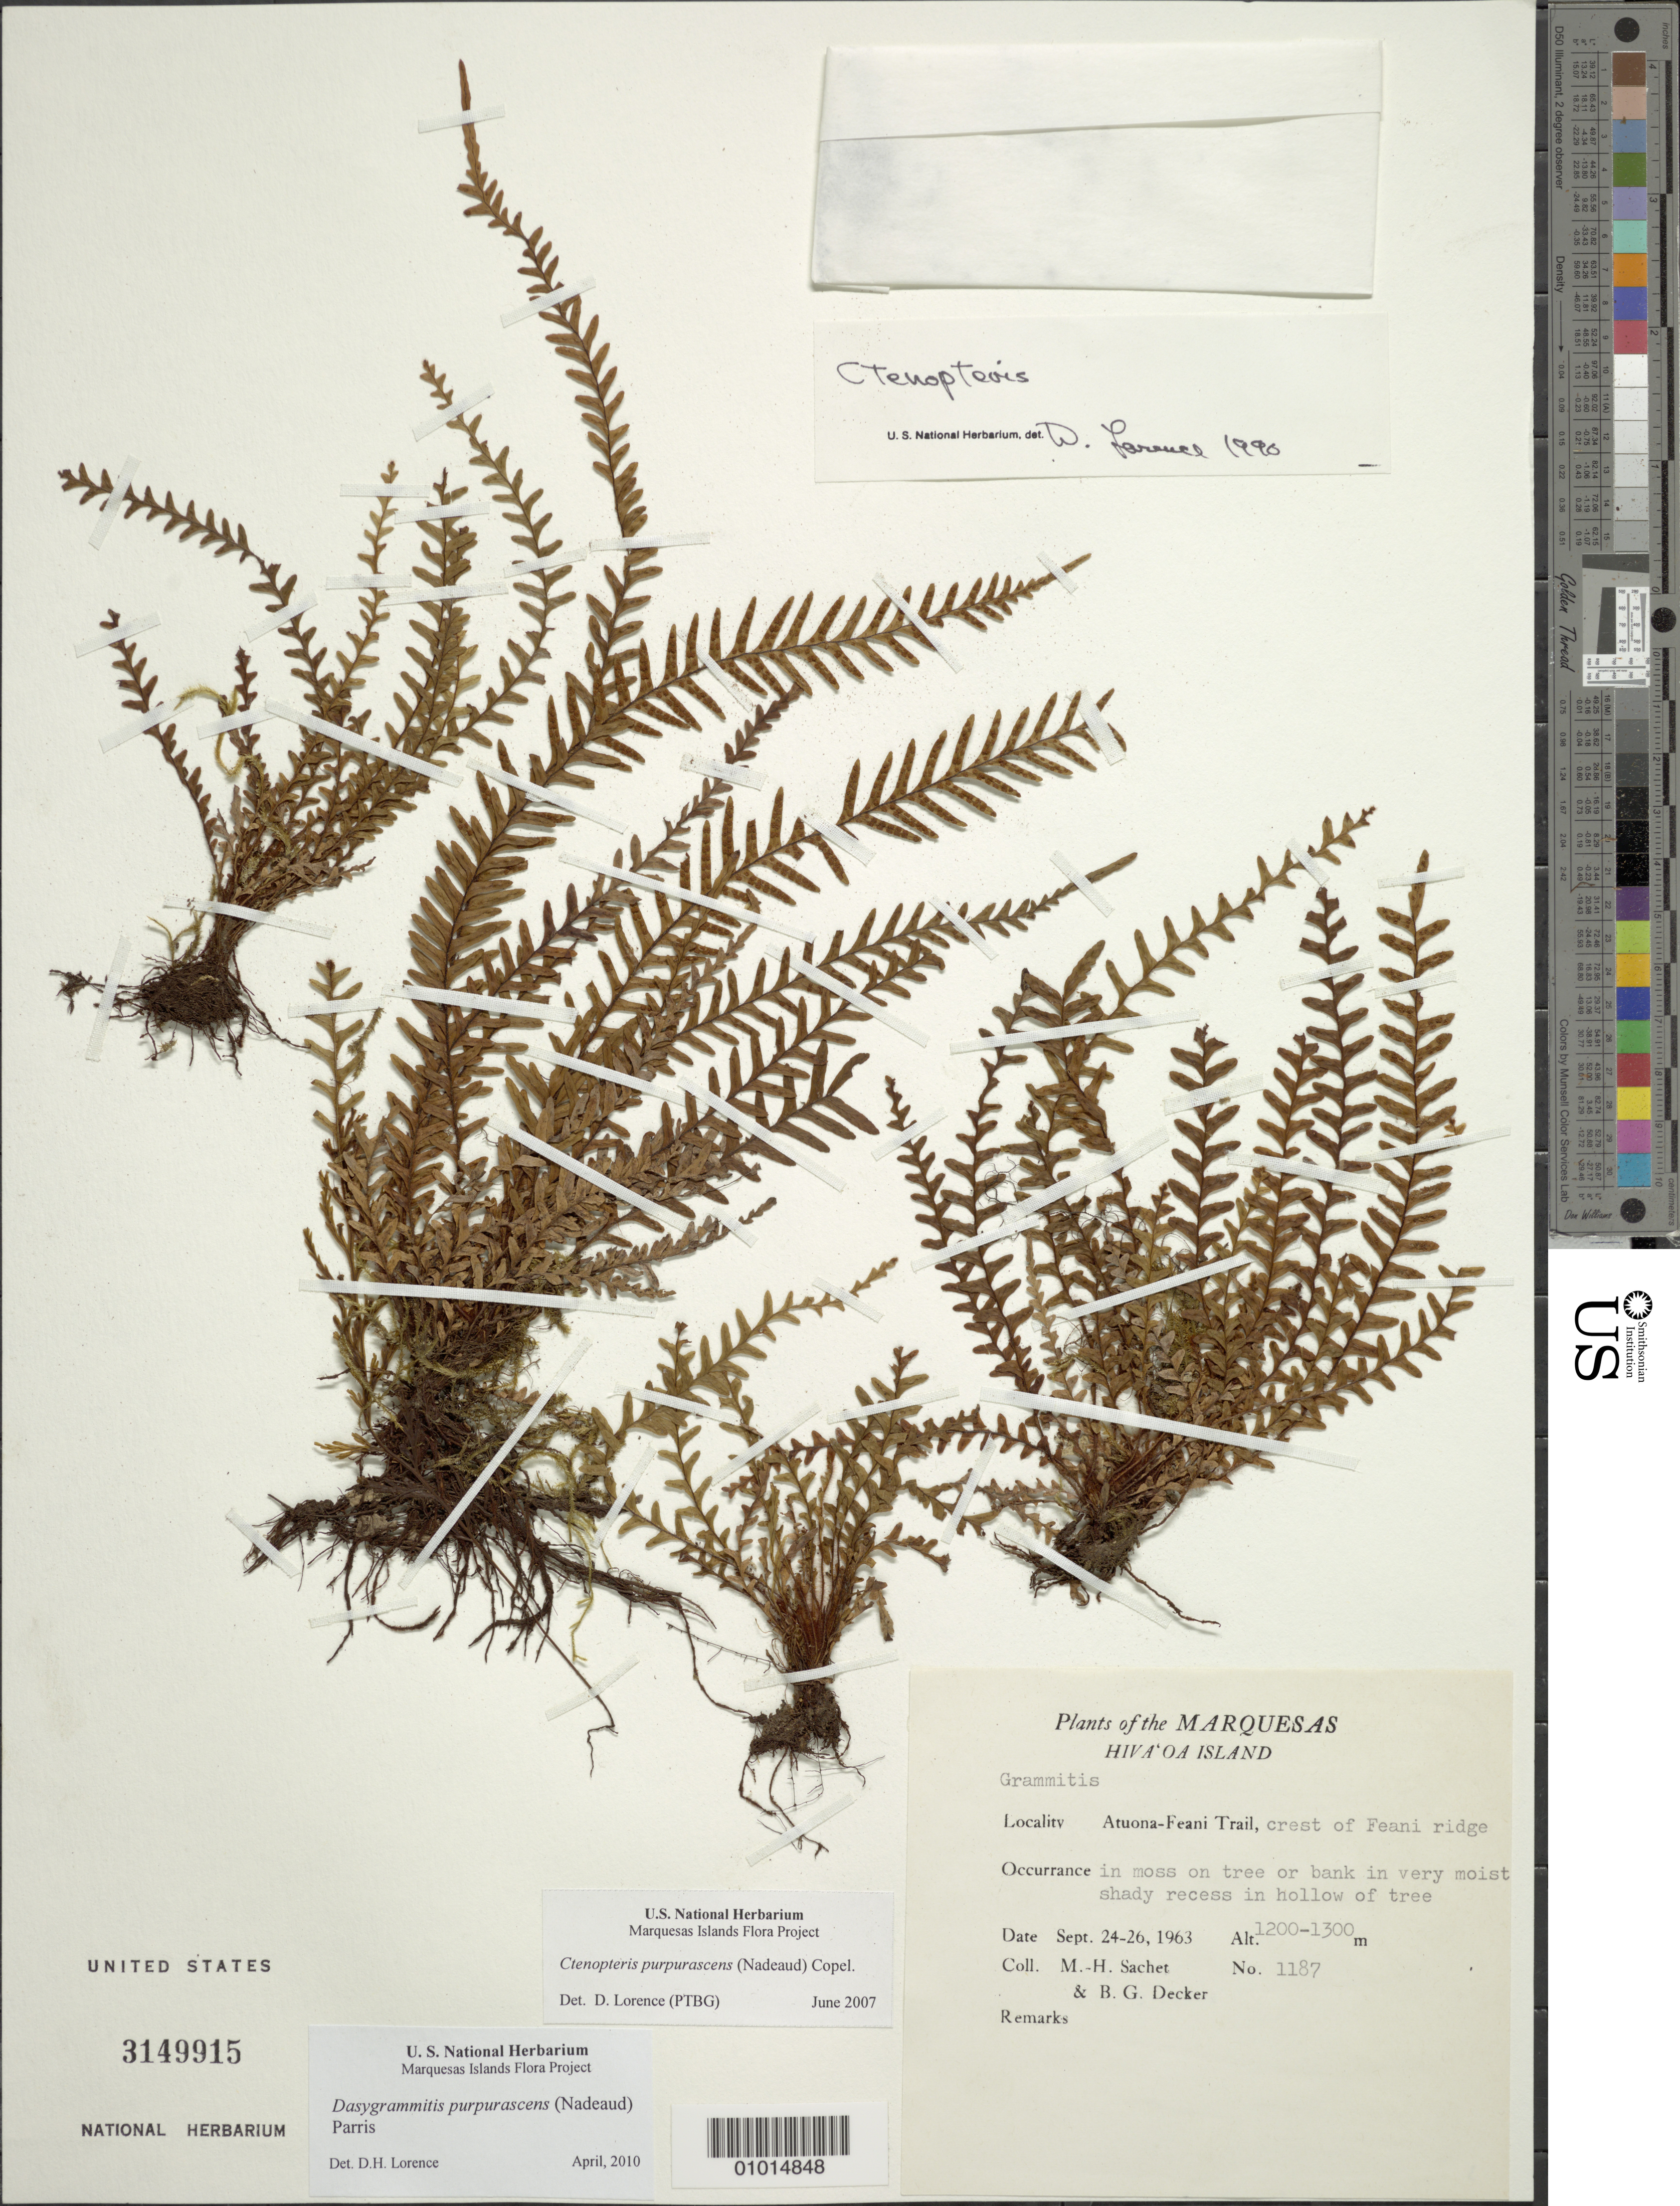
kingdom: Plantae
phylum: Tracheophyta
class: Polypodiopsida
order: Polypodiales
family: Polypodiaceae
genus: Dasygrammitis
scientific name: Dasygrammitis purpurascens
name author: (Nadeaud) Parris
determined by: Lorence, David H., (PTBG), National Tropical Botanical Garden (UNITED STATES)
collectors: M.-H. Sachet & B. G. Decker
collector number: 1187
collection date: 1963-09-24/1963-09-26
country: French Polynesia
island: Hiva Oa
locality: Atuona-Feani Trail, crest of Feani ridge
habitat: In moss on tree or bank in very moist shady recess in hollow of tree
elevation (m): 1200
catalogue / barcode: US 3149915